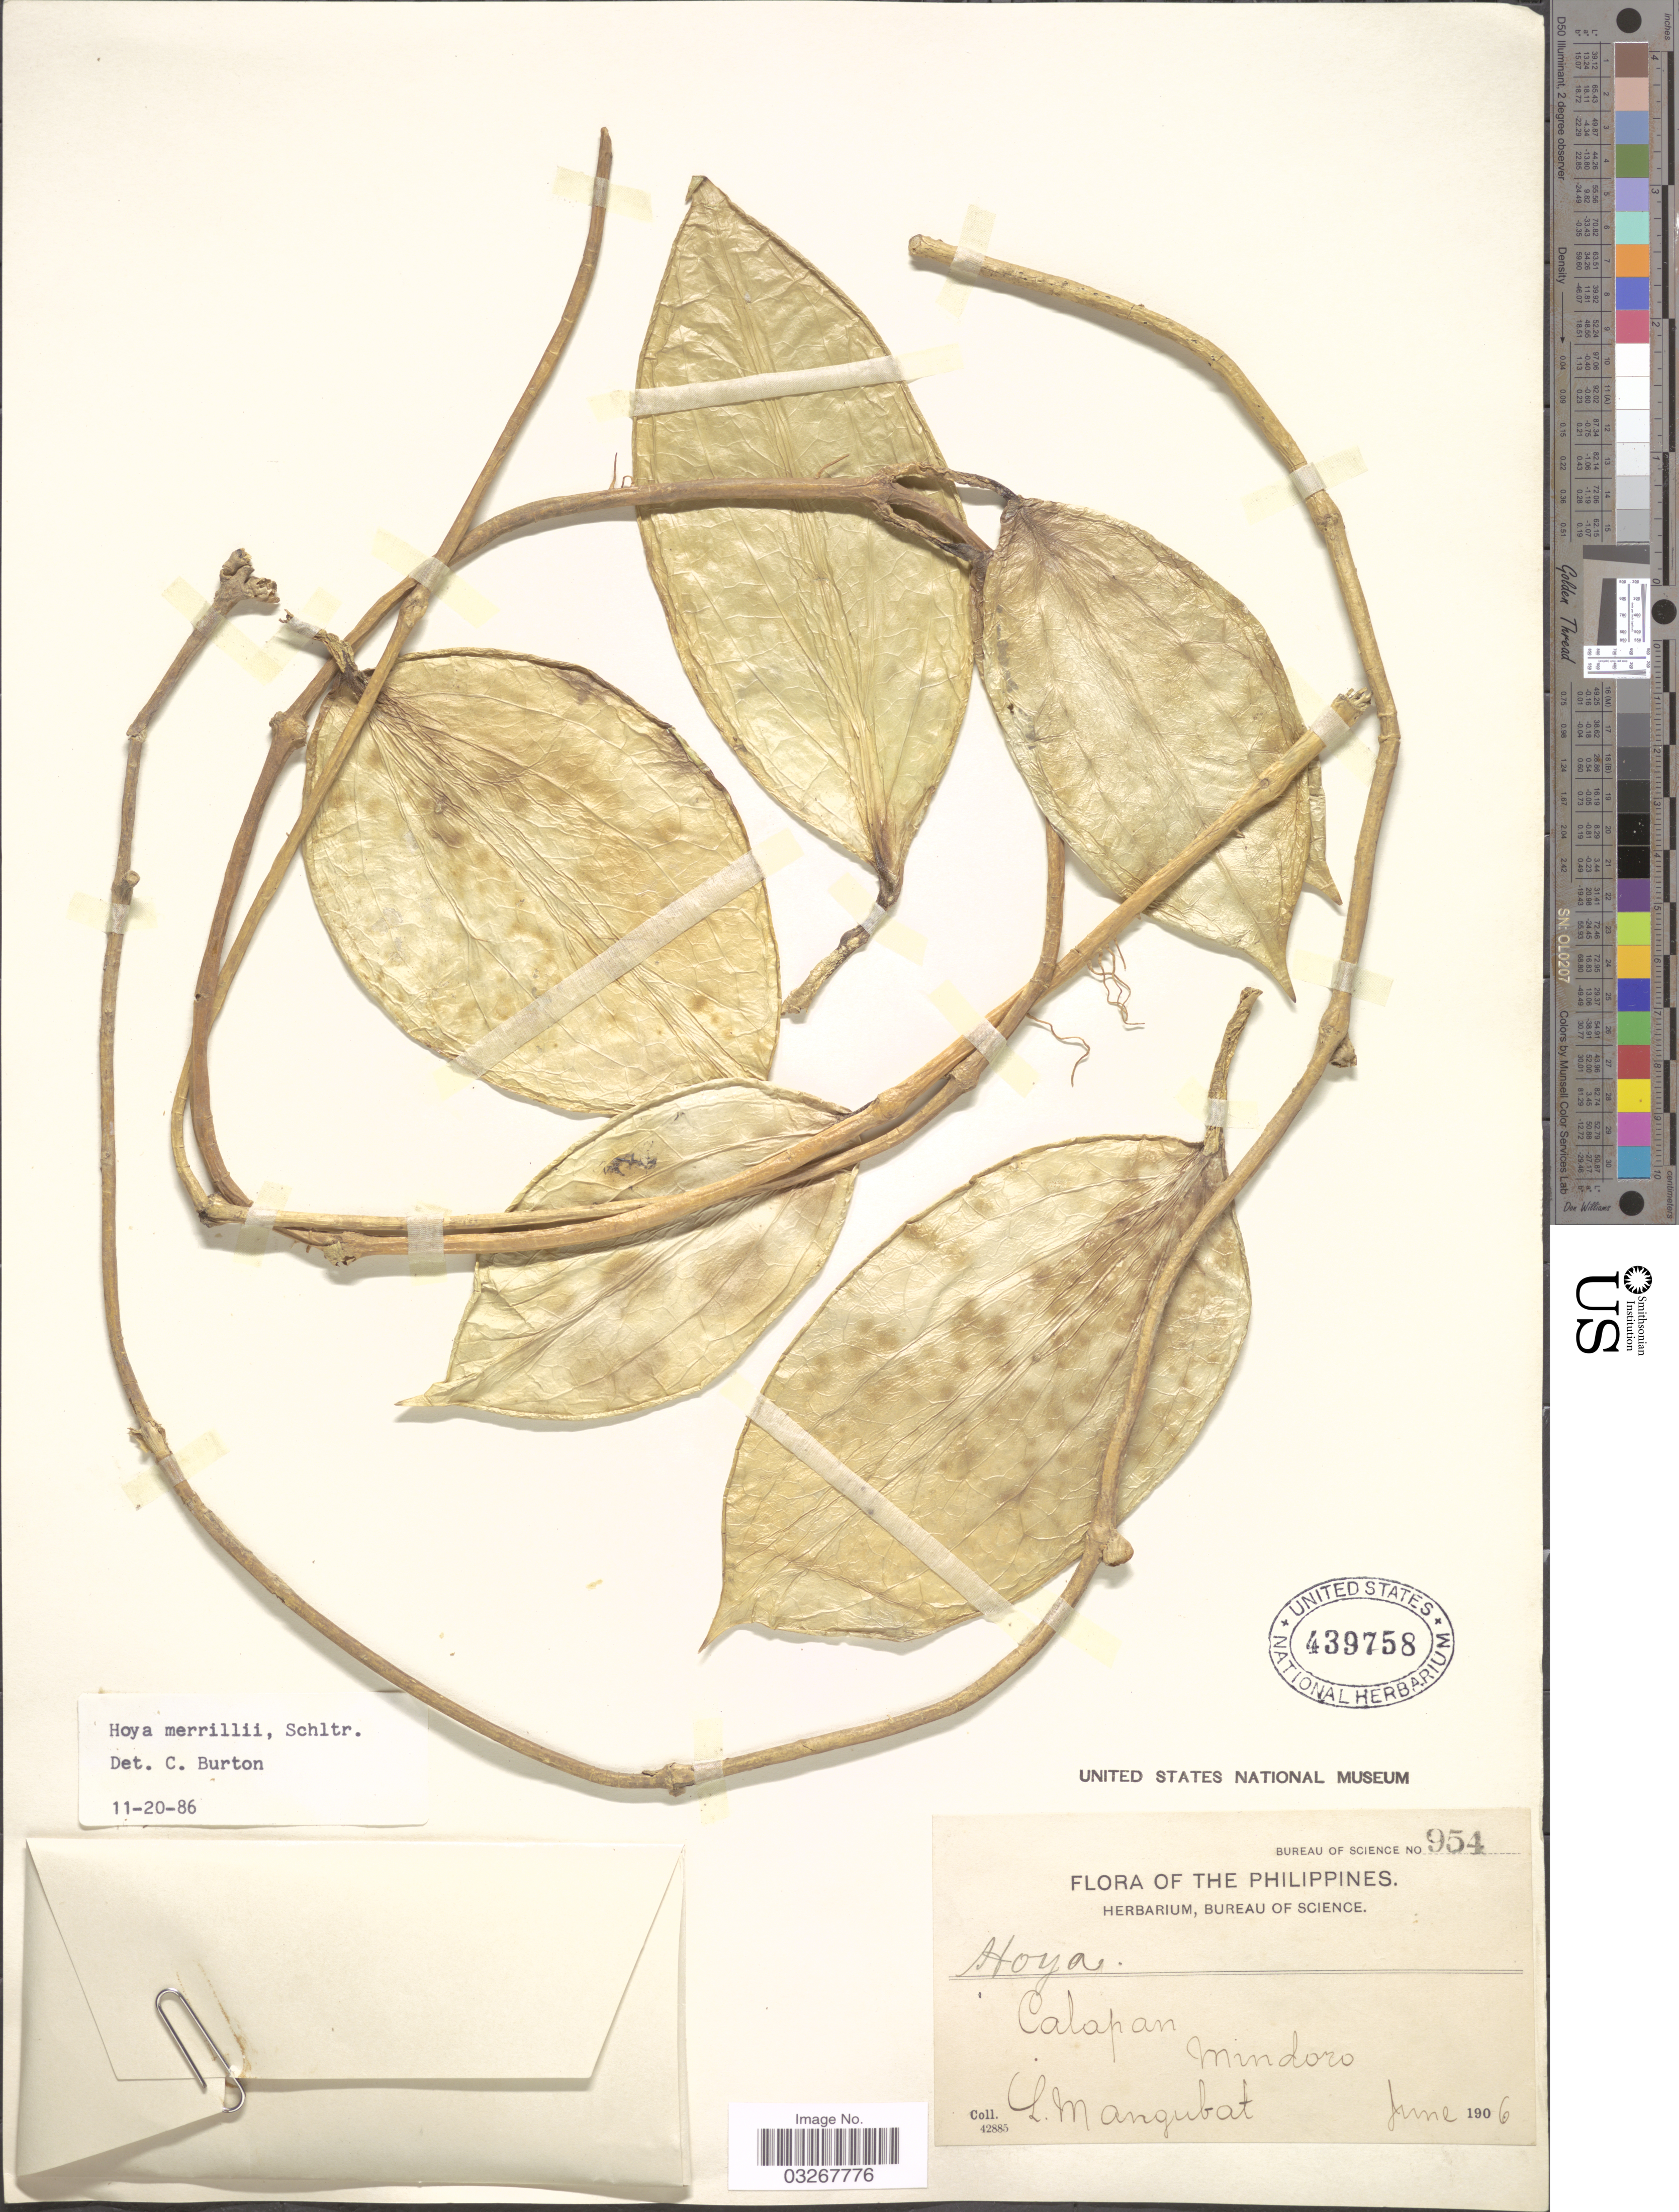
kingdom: Plantae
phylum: Tracheophyta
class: Magnoliopsida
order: Gentianales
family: Apocynaceae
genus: Hoya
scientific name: Hoya merrillii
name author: Schltr. in Perkins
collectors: L. Mangubat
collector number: Bureau of Science 954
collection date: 1906-06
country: Philippines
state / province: Mimaropa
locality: Calapan. Mindoro.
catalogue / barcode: US 439758